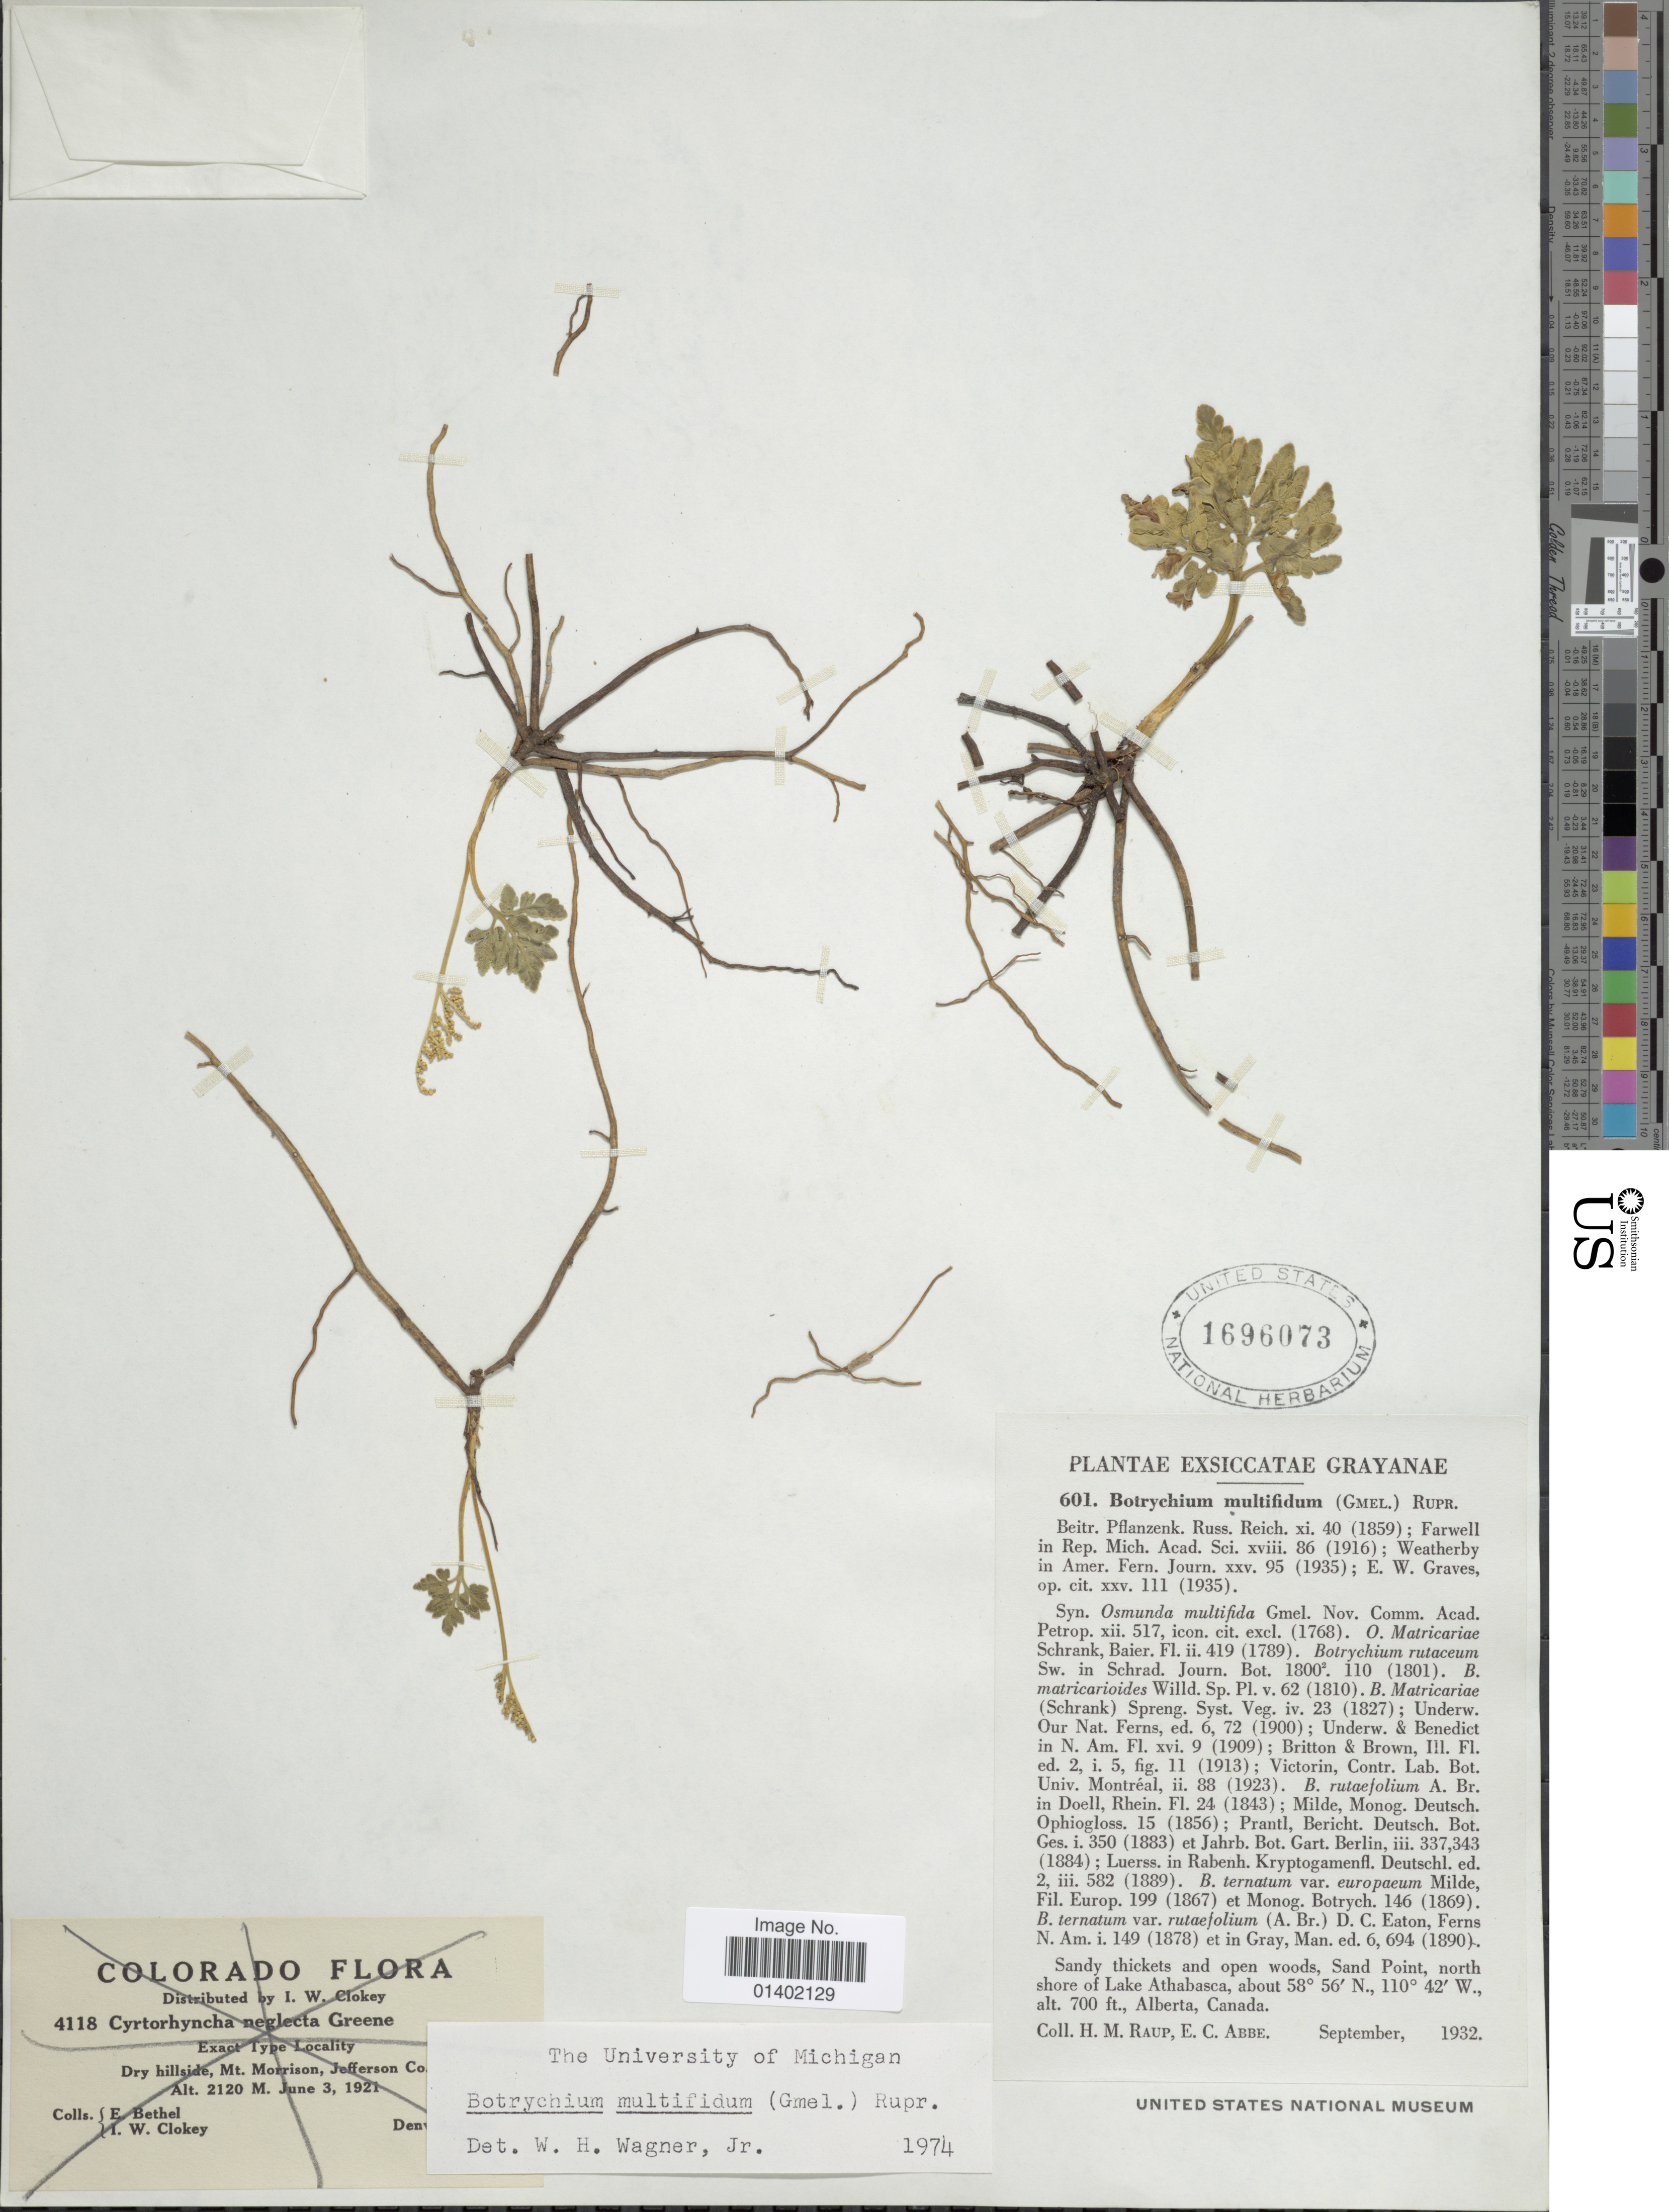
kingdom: Plantae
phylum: Tracheophyta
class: Polypodiopsida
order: Ophioglossales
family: Ophioglossaceae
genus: Botrychium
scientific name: Botrychium multifidum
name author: (J.F. Gmel.) Rupr.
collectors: H. Raup & E. C. Abbe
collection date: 1932-09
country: Canada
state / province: Alberta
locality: Sand Point, north shore of Lake Athabasca, Alberta, Canada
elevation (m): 213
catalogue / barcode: US 1696073